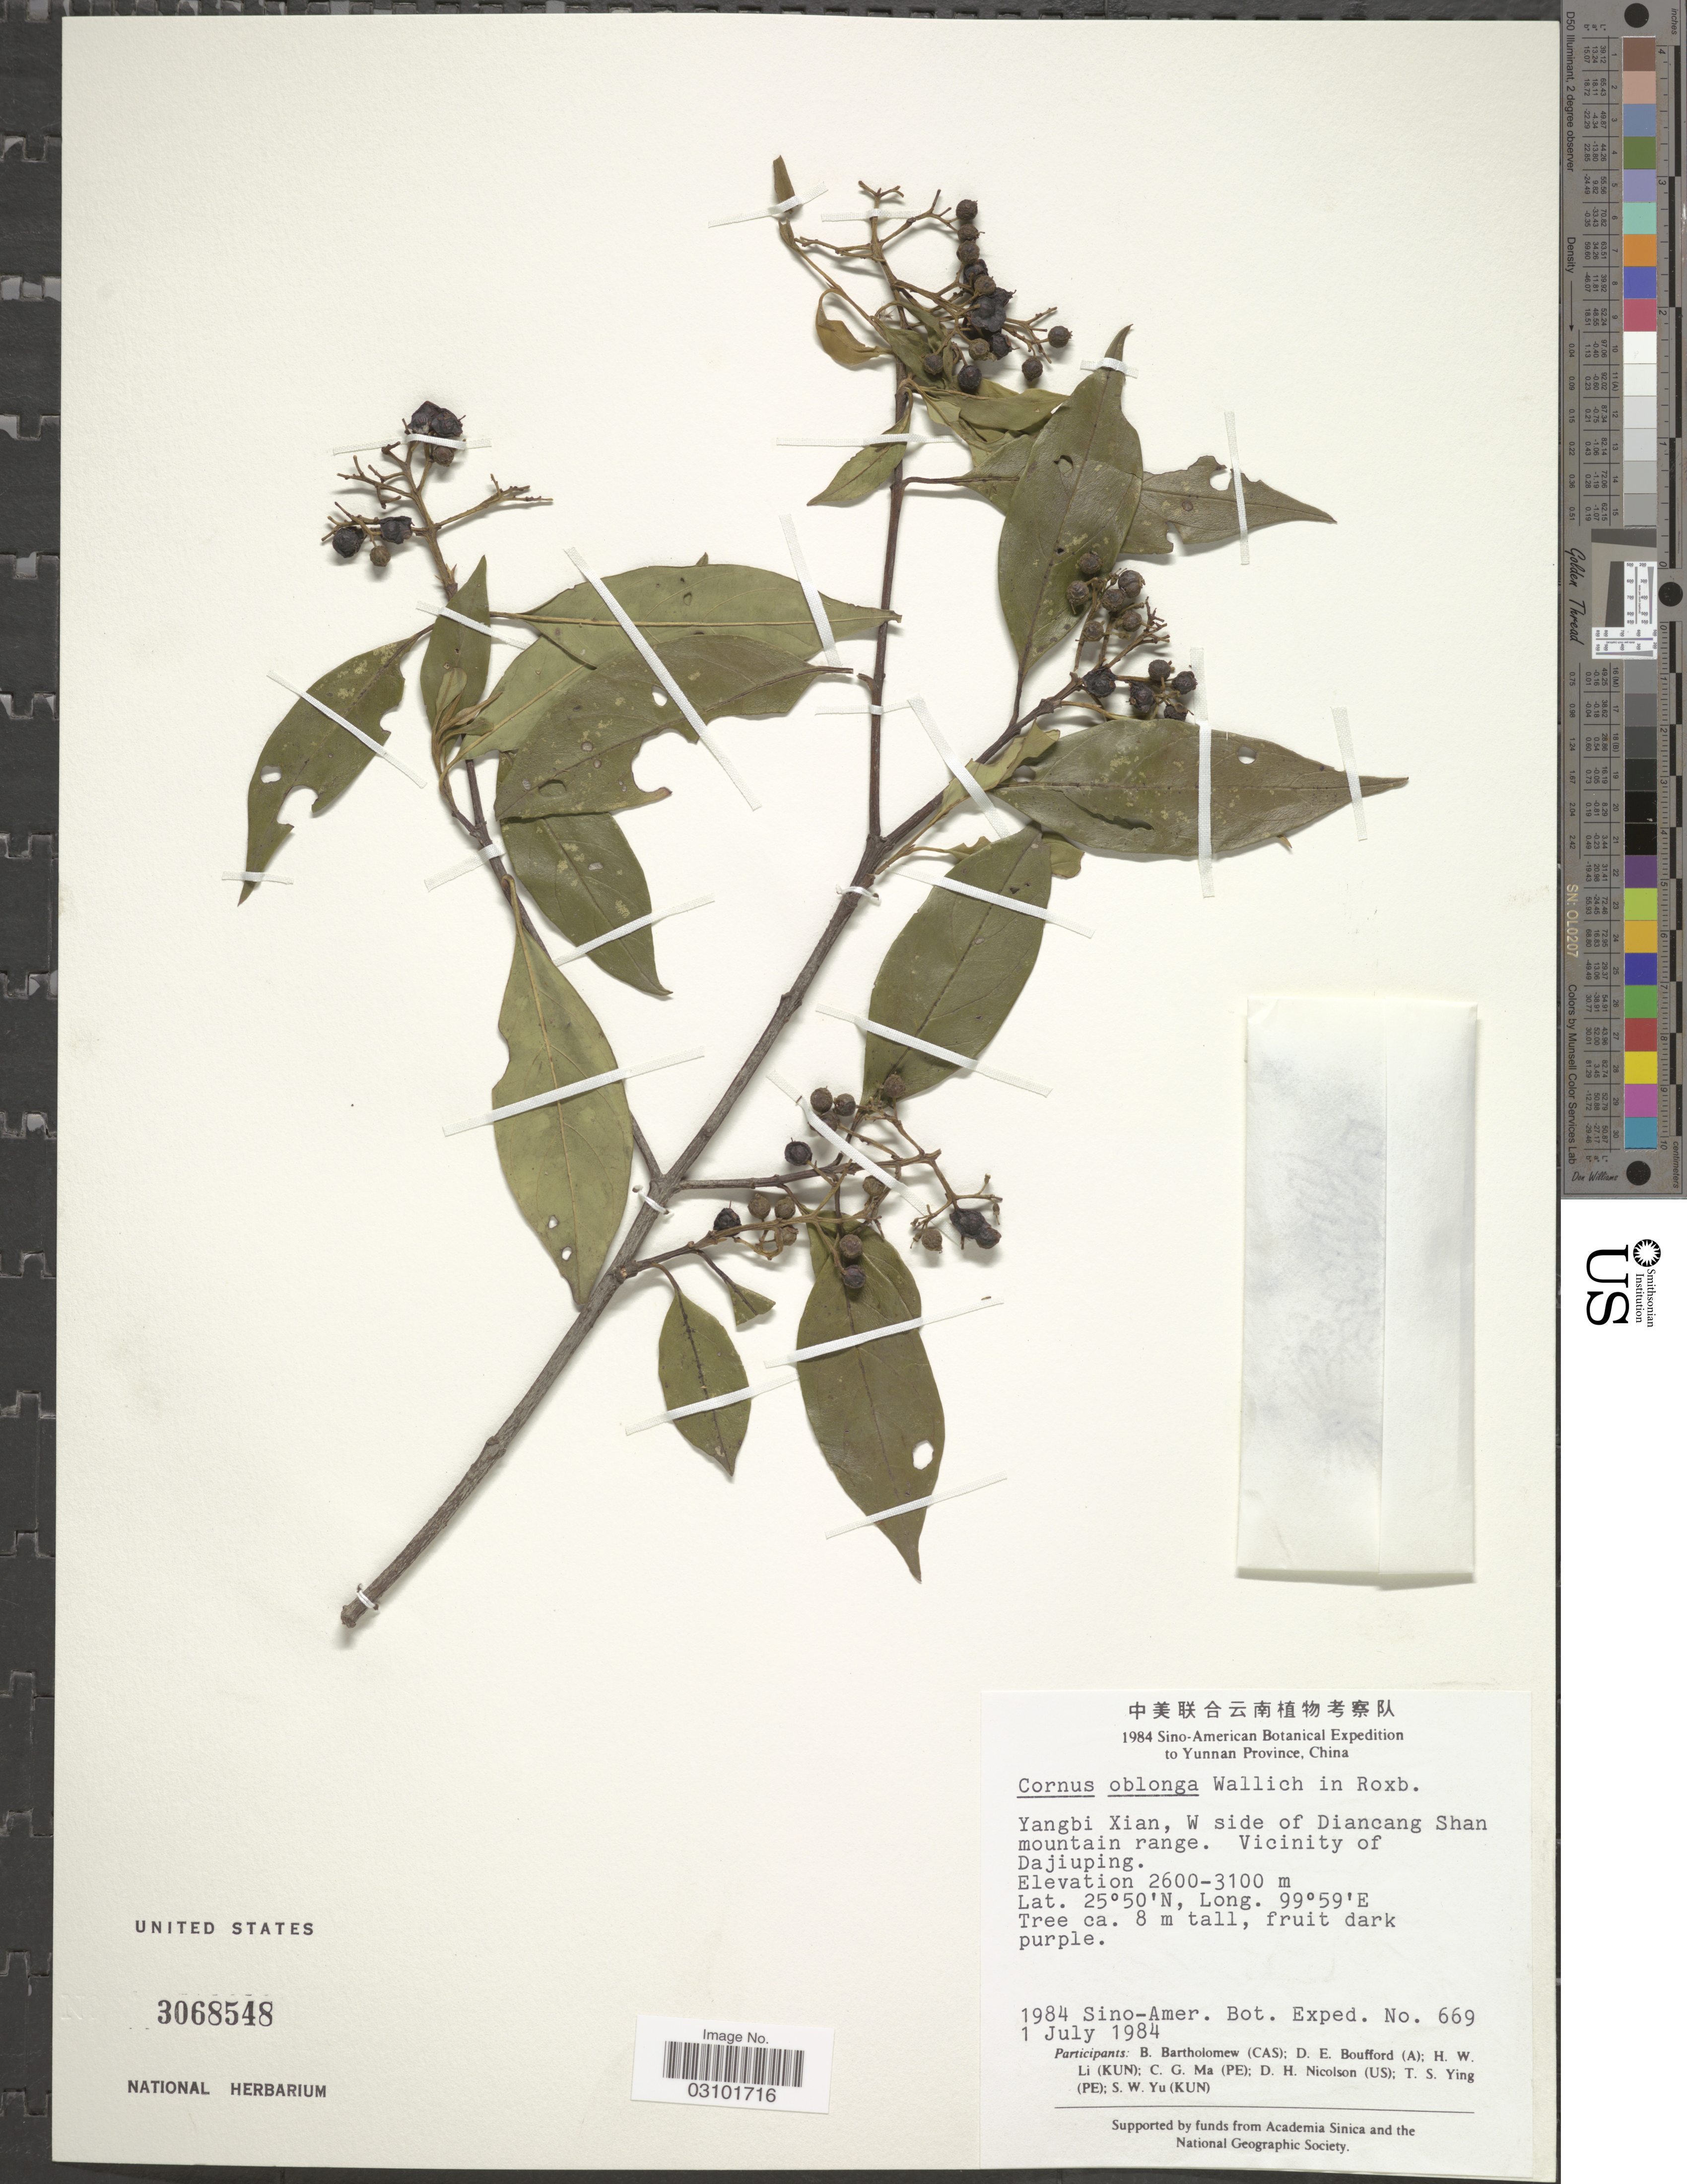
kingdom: Plantae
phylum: Tracheophyta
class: Magnoliopsida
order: Cornales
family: Cornaceae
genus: Cornus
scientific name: Cornus oblonga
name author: Wall.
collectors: B. Bartholomew, D. E. Boufford, H. W. Li, C. Ma & et al.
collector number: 669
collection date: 1984-07-01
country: China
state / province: Yunnan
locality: Yunnan Province. Yangbi Xian, W side of Diancang Shan mountain range. Vicinity of Dajiuping.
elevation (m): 2600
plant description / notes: Fruit temporarily sampled for micro-CT scanning.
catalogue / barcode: US 3068548